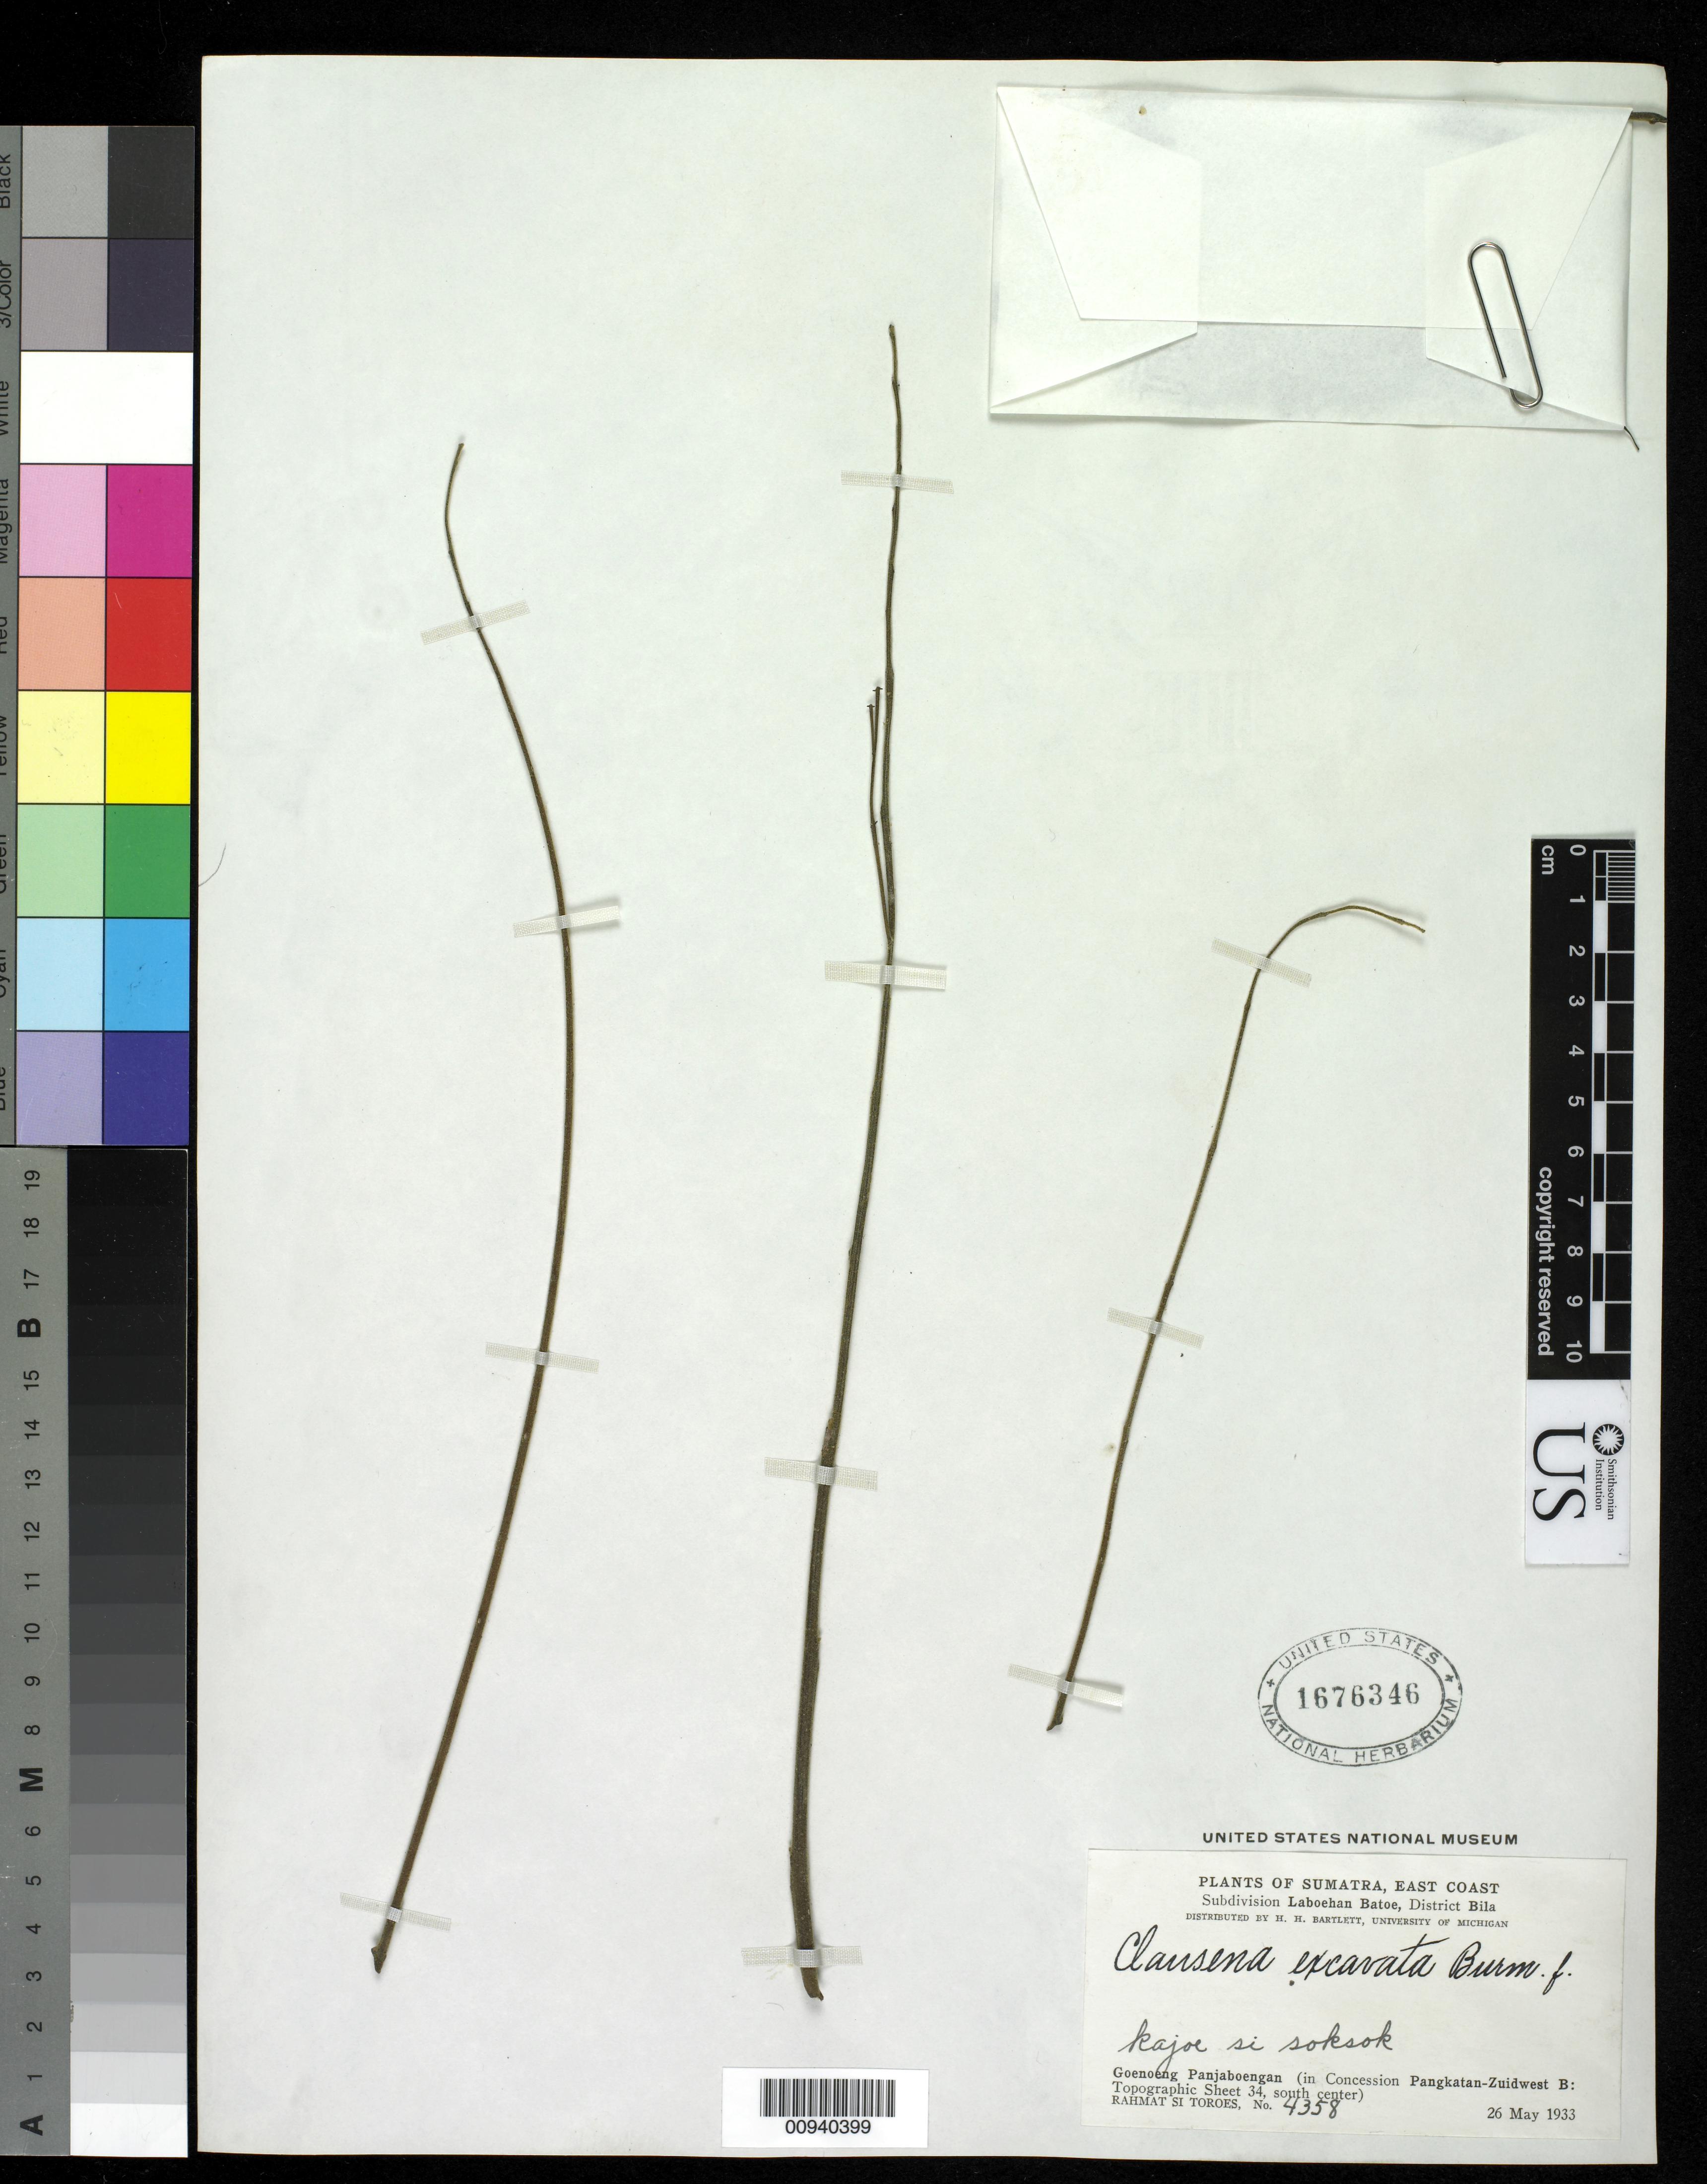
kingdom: Plantae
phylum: Tracheophyta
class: Magnoliopsida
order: Sapindales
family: Rutaceae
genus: Clausena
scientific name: Clausena excavata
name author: Burm. f.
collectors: Rahmat Si Boeea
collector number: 4358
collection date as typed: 26 May 1933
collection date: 1933-05-26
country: Indonesia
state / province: Sumatra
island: Sumatra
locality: Subdivision Laboehan Batoe, District Bila.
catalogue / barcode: US 1676346